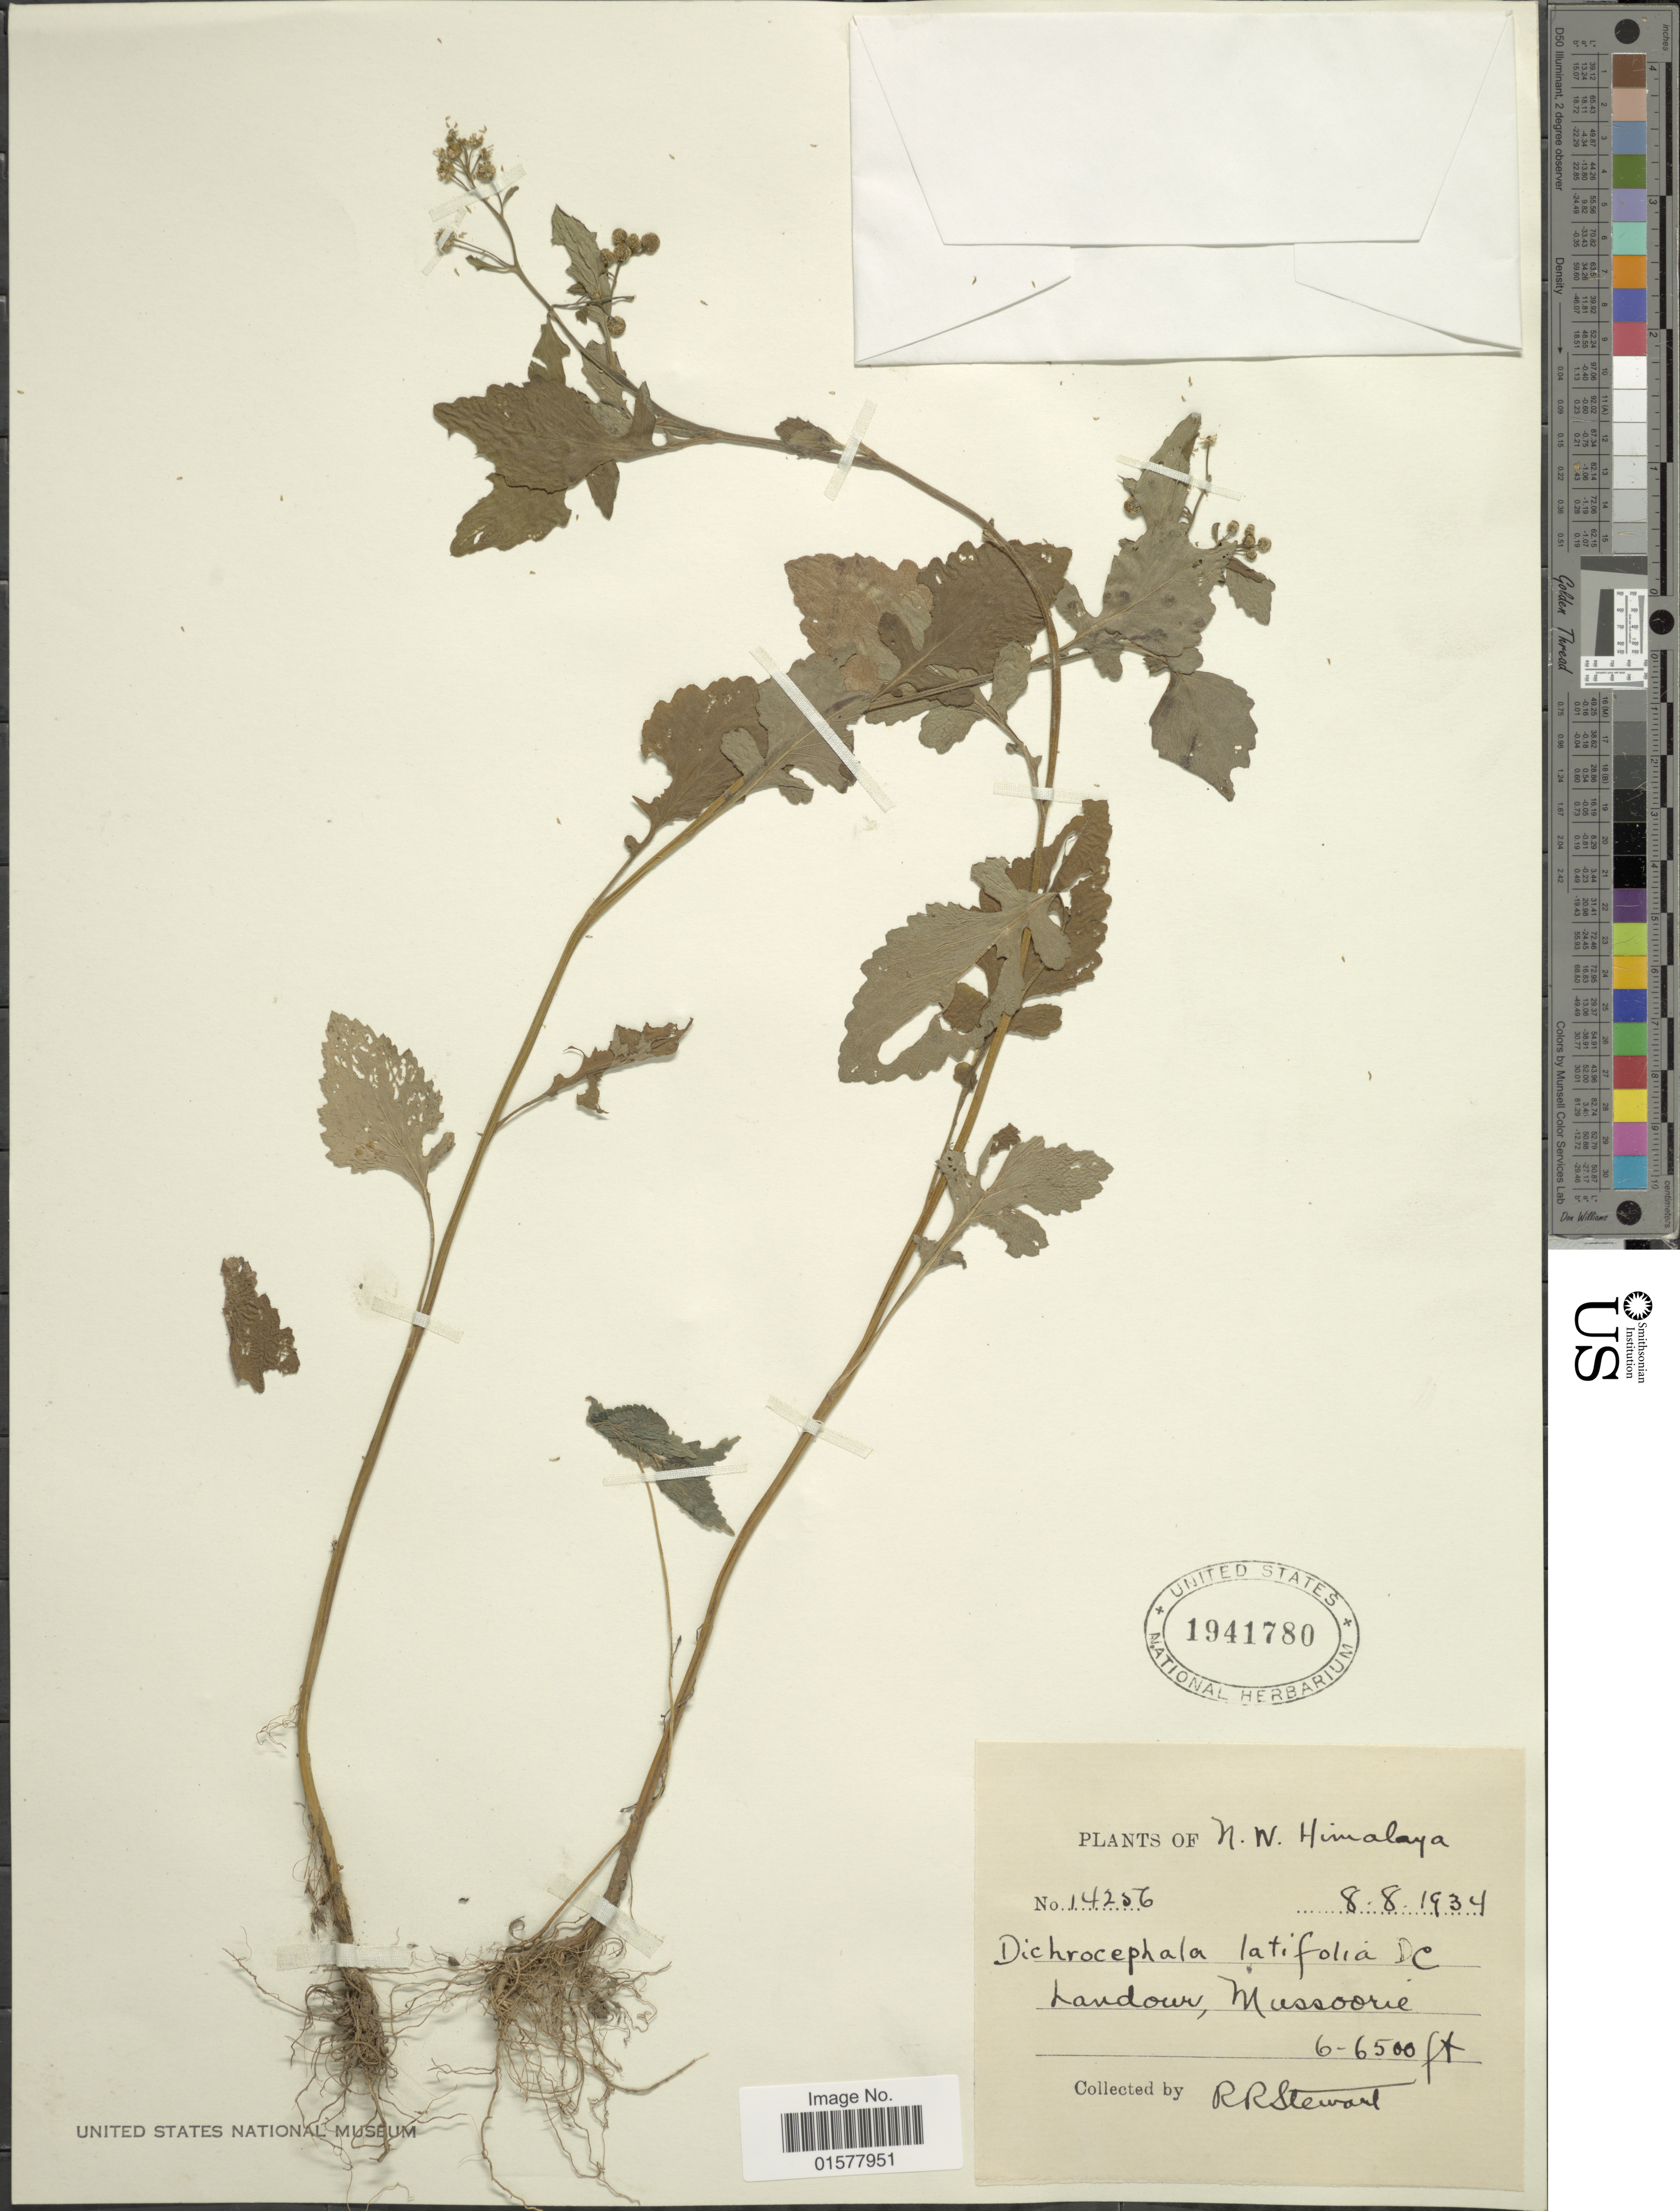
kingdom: Plantae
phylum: Tracheophyta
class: Magnoliopsida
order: Asterales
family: Asteraceae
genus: Dichrocephala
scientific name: Dichrocephala integrifolia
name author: (L. f.) Kuntze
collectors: R. R. Stewart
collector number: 14256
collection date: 1934-08-08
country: India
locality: N. W. Himalaya, Landour, Mussoorie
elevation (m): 1829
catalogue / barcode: US 1941780